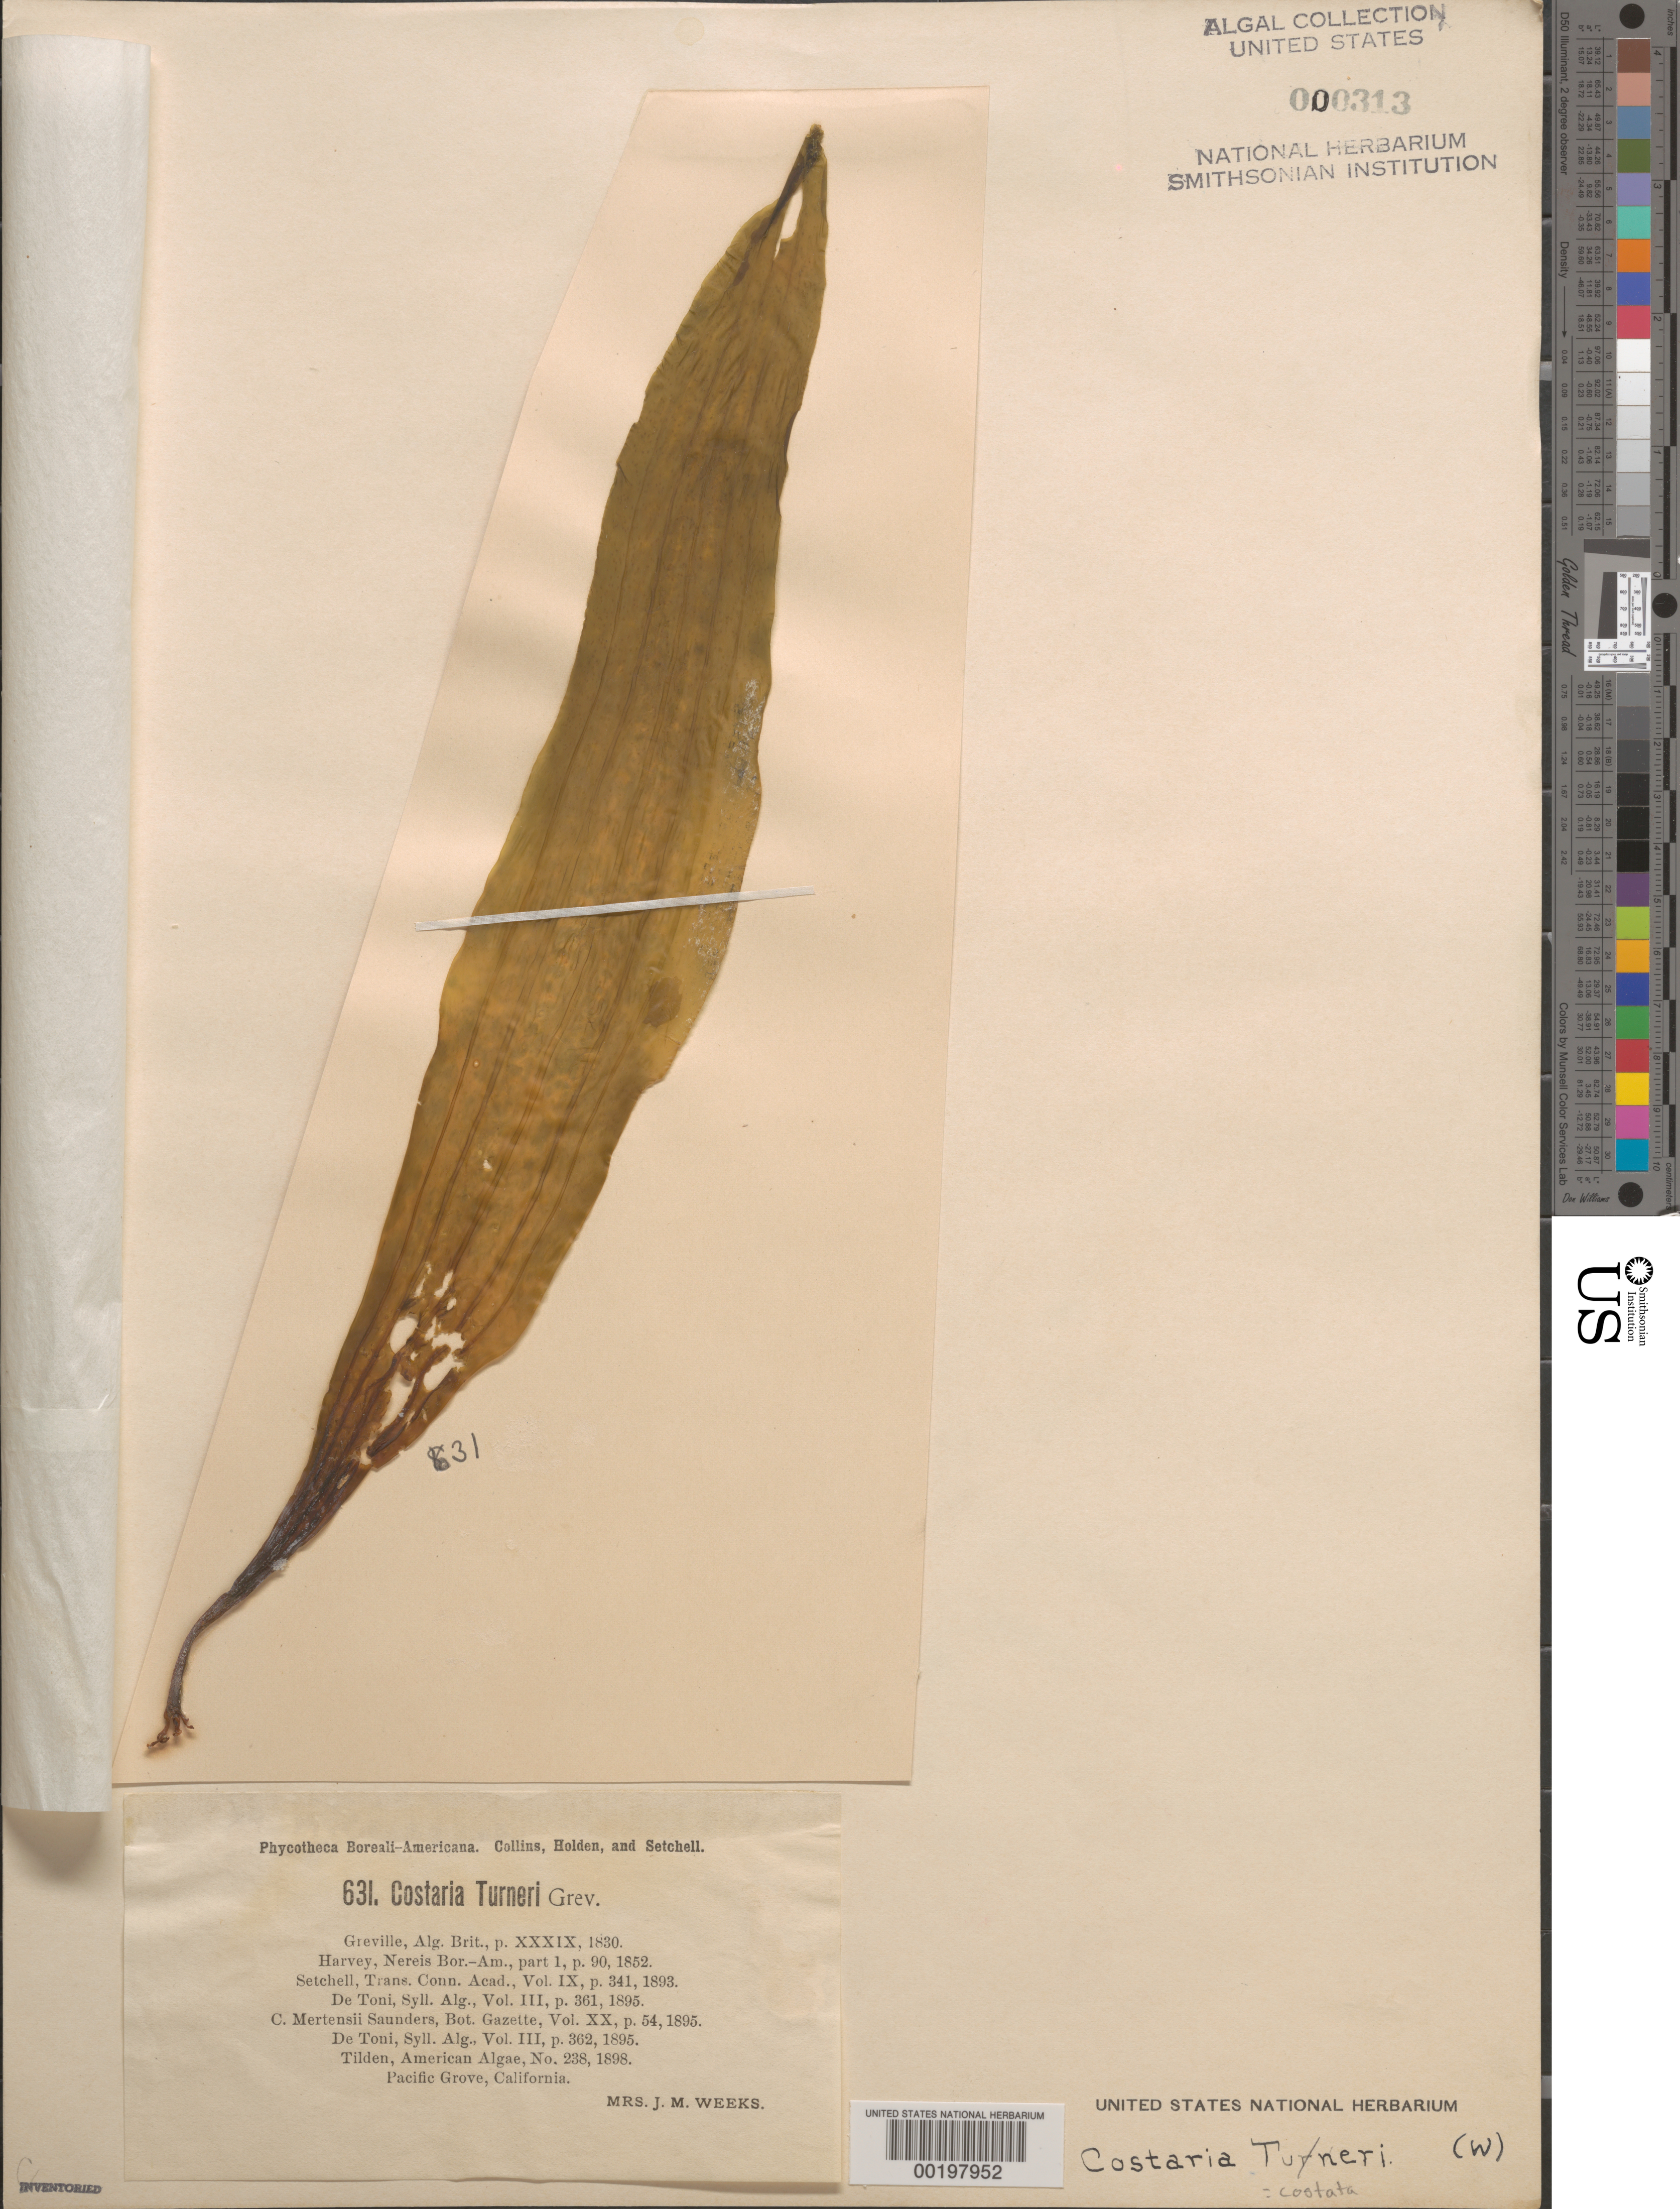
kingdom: Chromista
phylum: Ochrophyta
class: Phaeophyceae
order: Laminariales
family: Costariaceae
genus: Costaria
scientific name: Costaria costata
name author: (C. Agardh) D.A. Saunders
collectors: Mrs. J. Weeks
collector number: PB-A 631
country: United States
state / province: California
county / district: Monterey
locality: Pacific Grove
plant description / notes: Collins, Holden & Setchell, Phycotheca Boreali-Americana, as Costaria turneri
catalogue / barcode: US 313